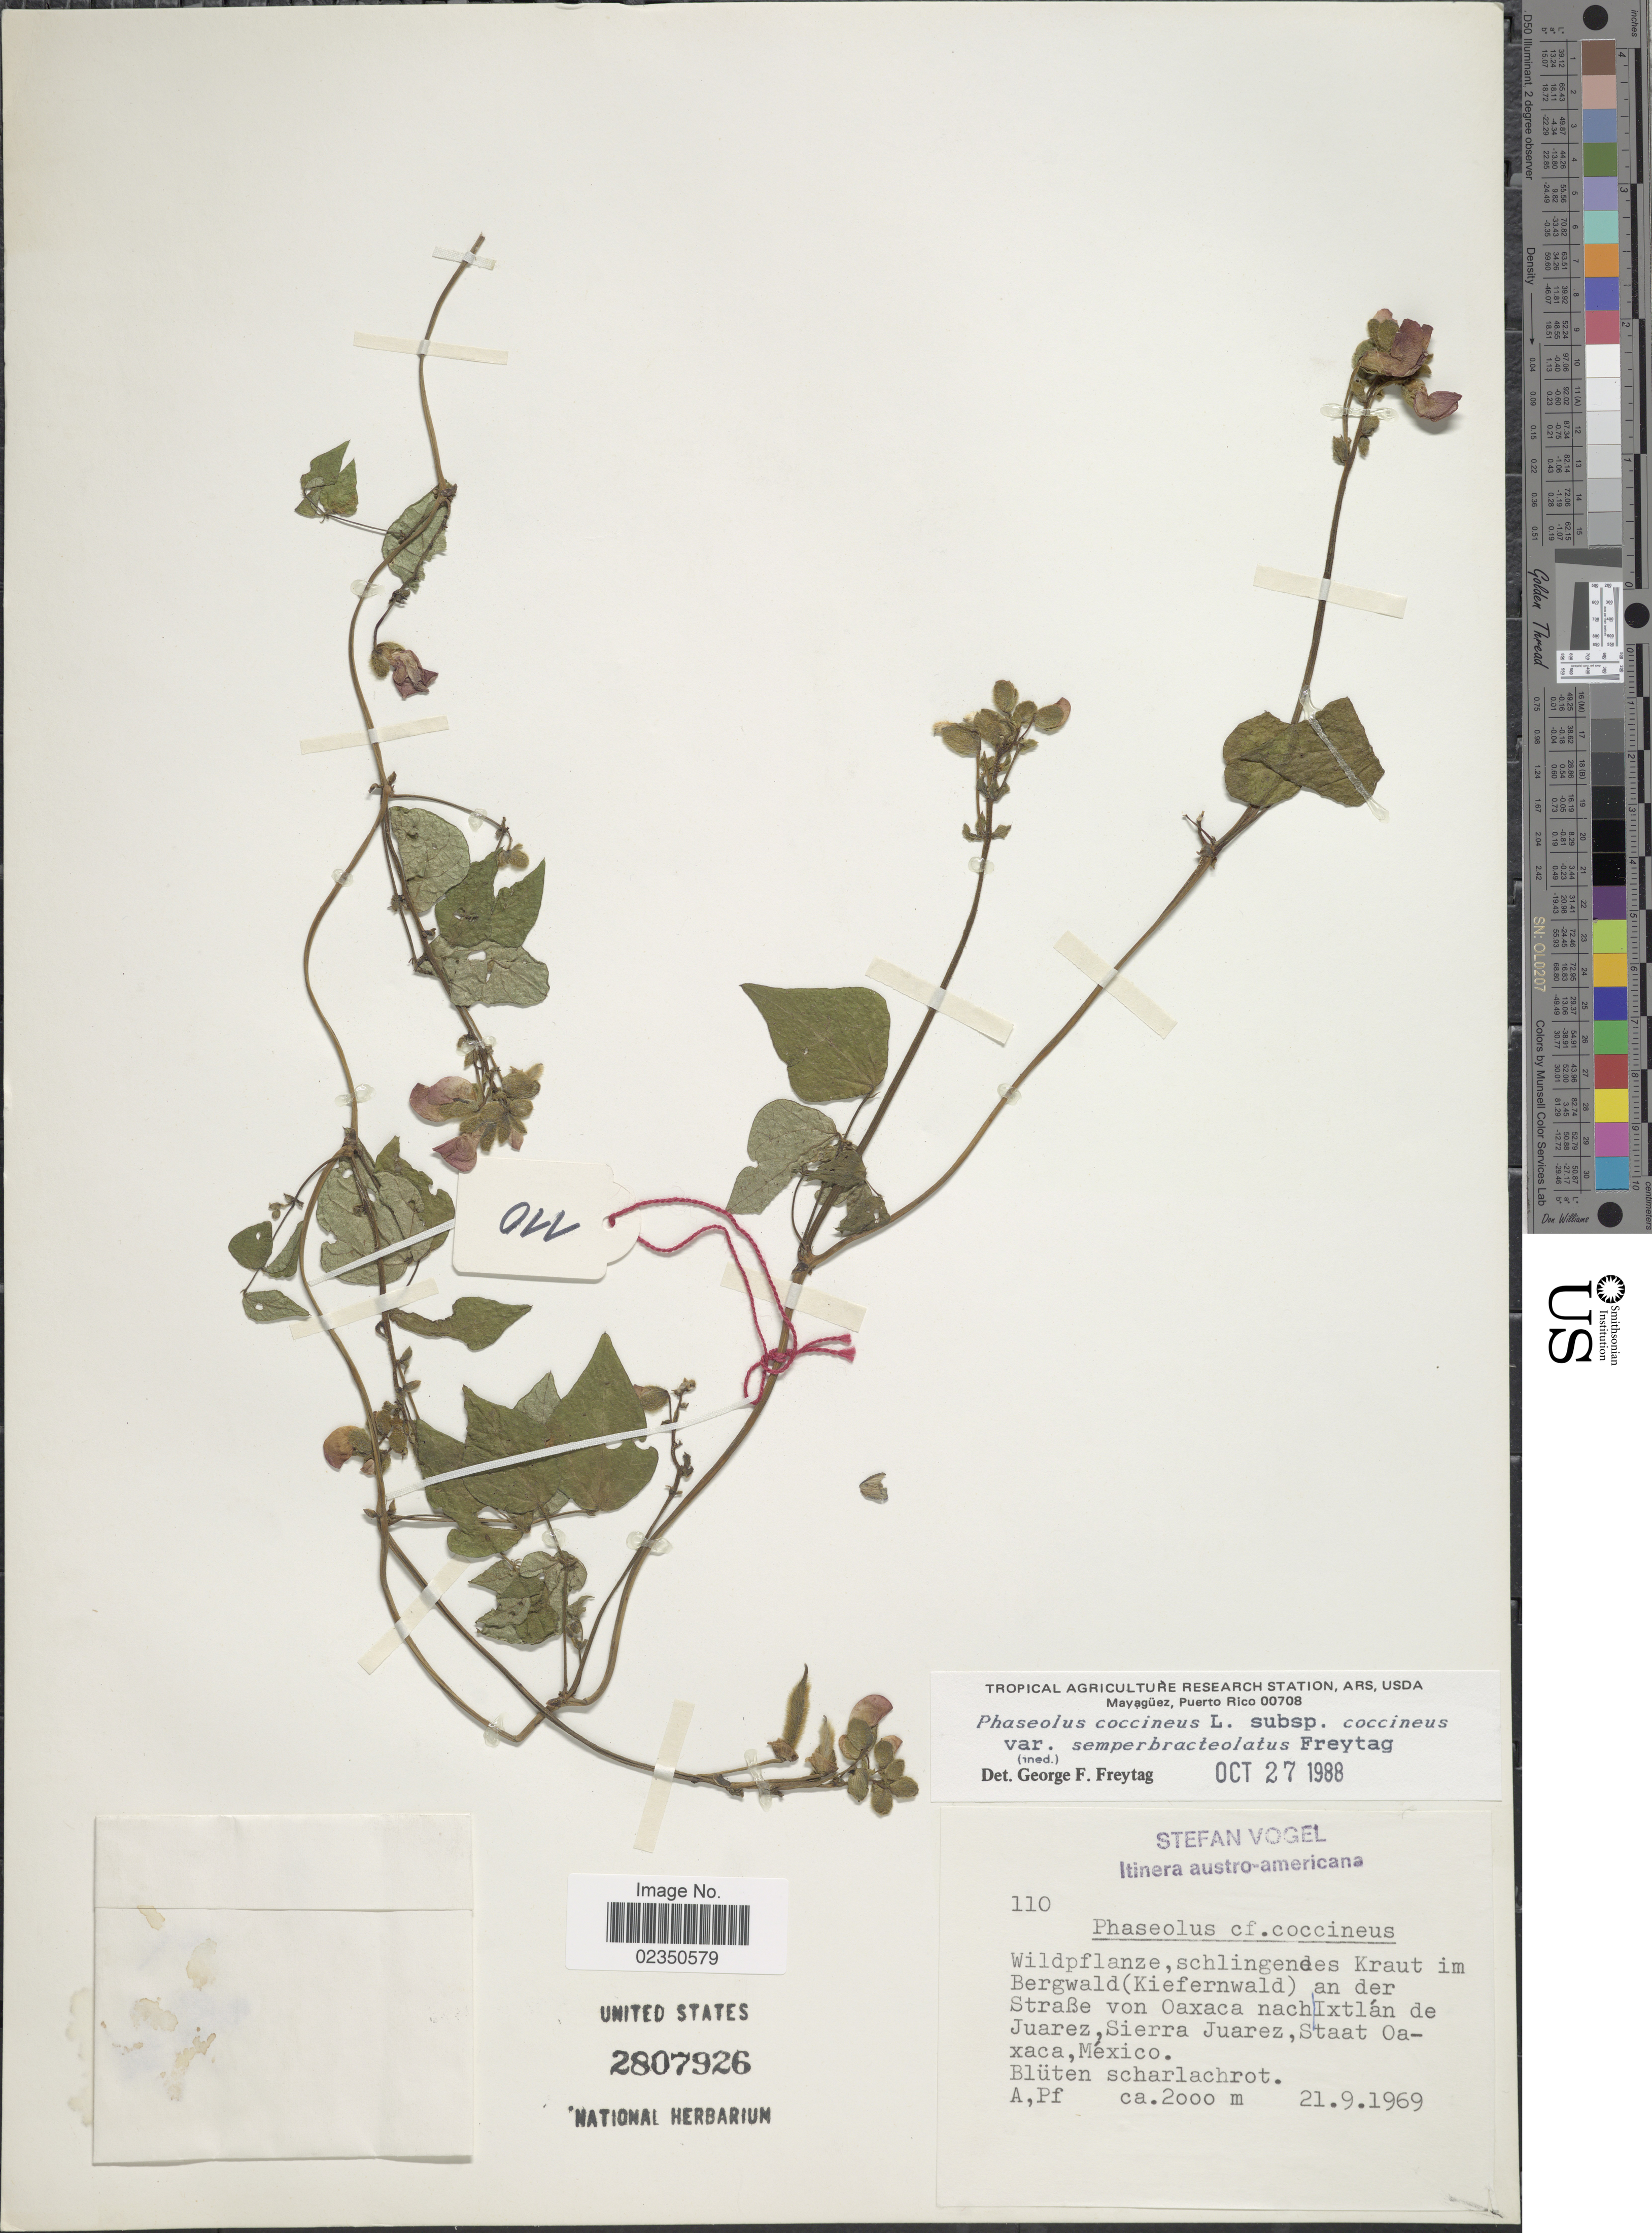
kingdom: Plantae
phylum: Tracheophyta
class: Magnoliopsida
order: Fabales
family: Fabaceae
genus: Phaseolus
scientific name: Phaseolus coccineus var. semperbracteolatus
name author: Freytag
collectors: S. Vogel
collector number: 110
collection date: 1969-09-21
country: Mexico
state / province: Oaxaca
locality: Wildpflanze, schlingendes Kraut im Bergwald (Kiefernwald) an der Straße von Oaxaca nach Ixtlan de Juarez, Sierra Juarez.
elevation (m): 2000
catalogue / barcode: US 2807926